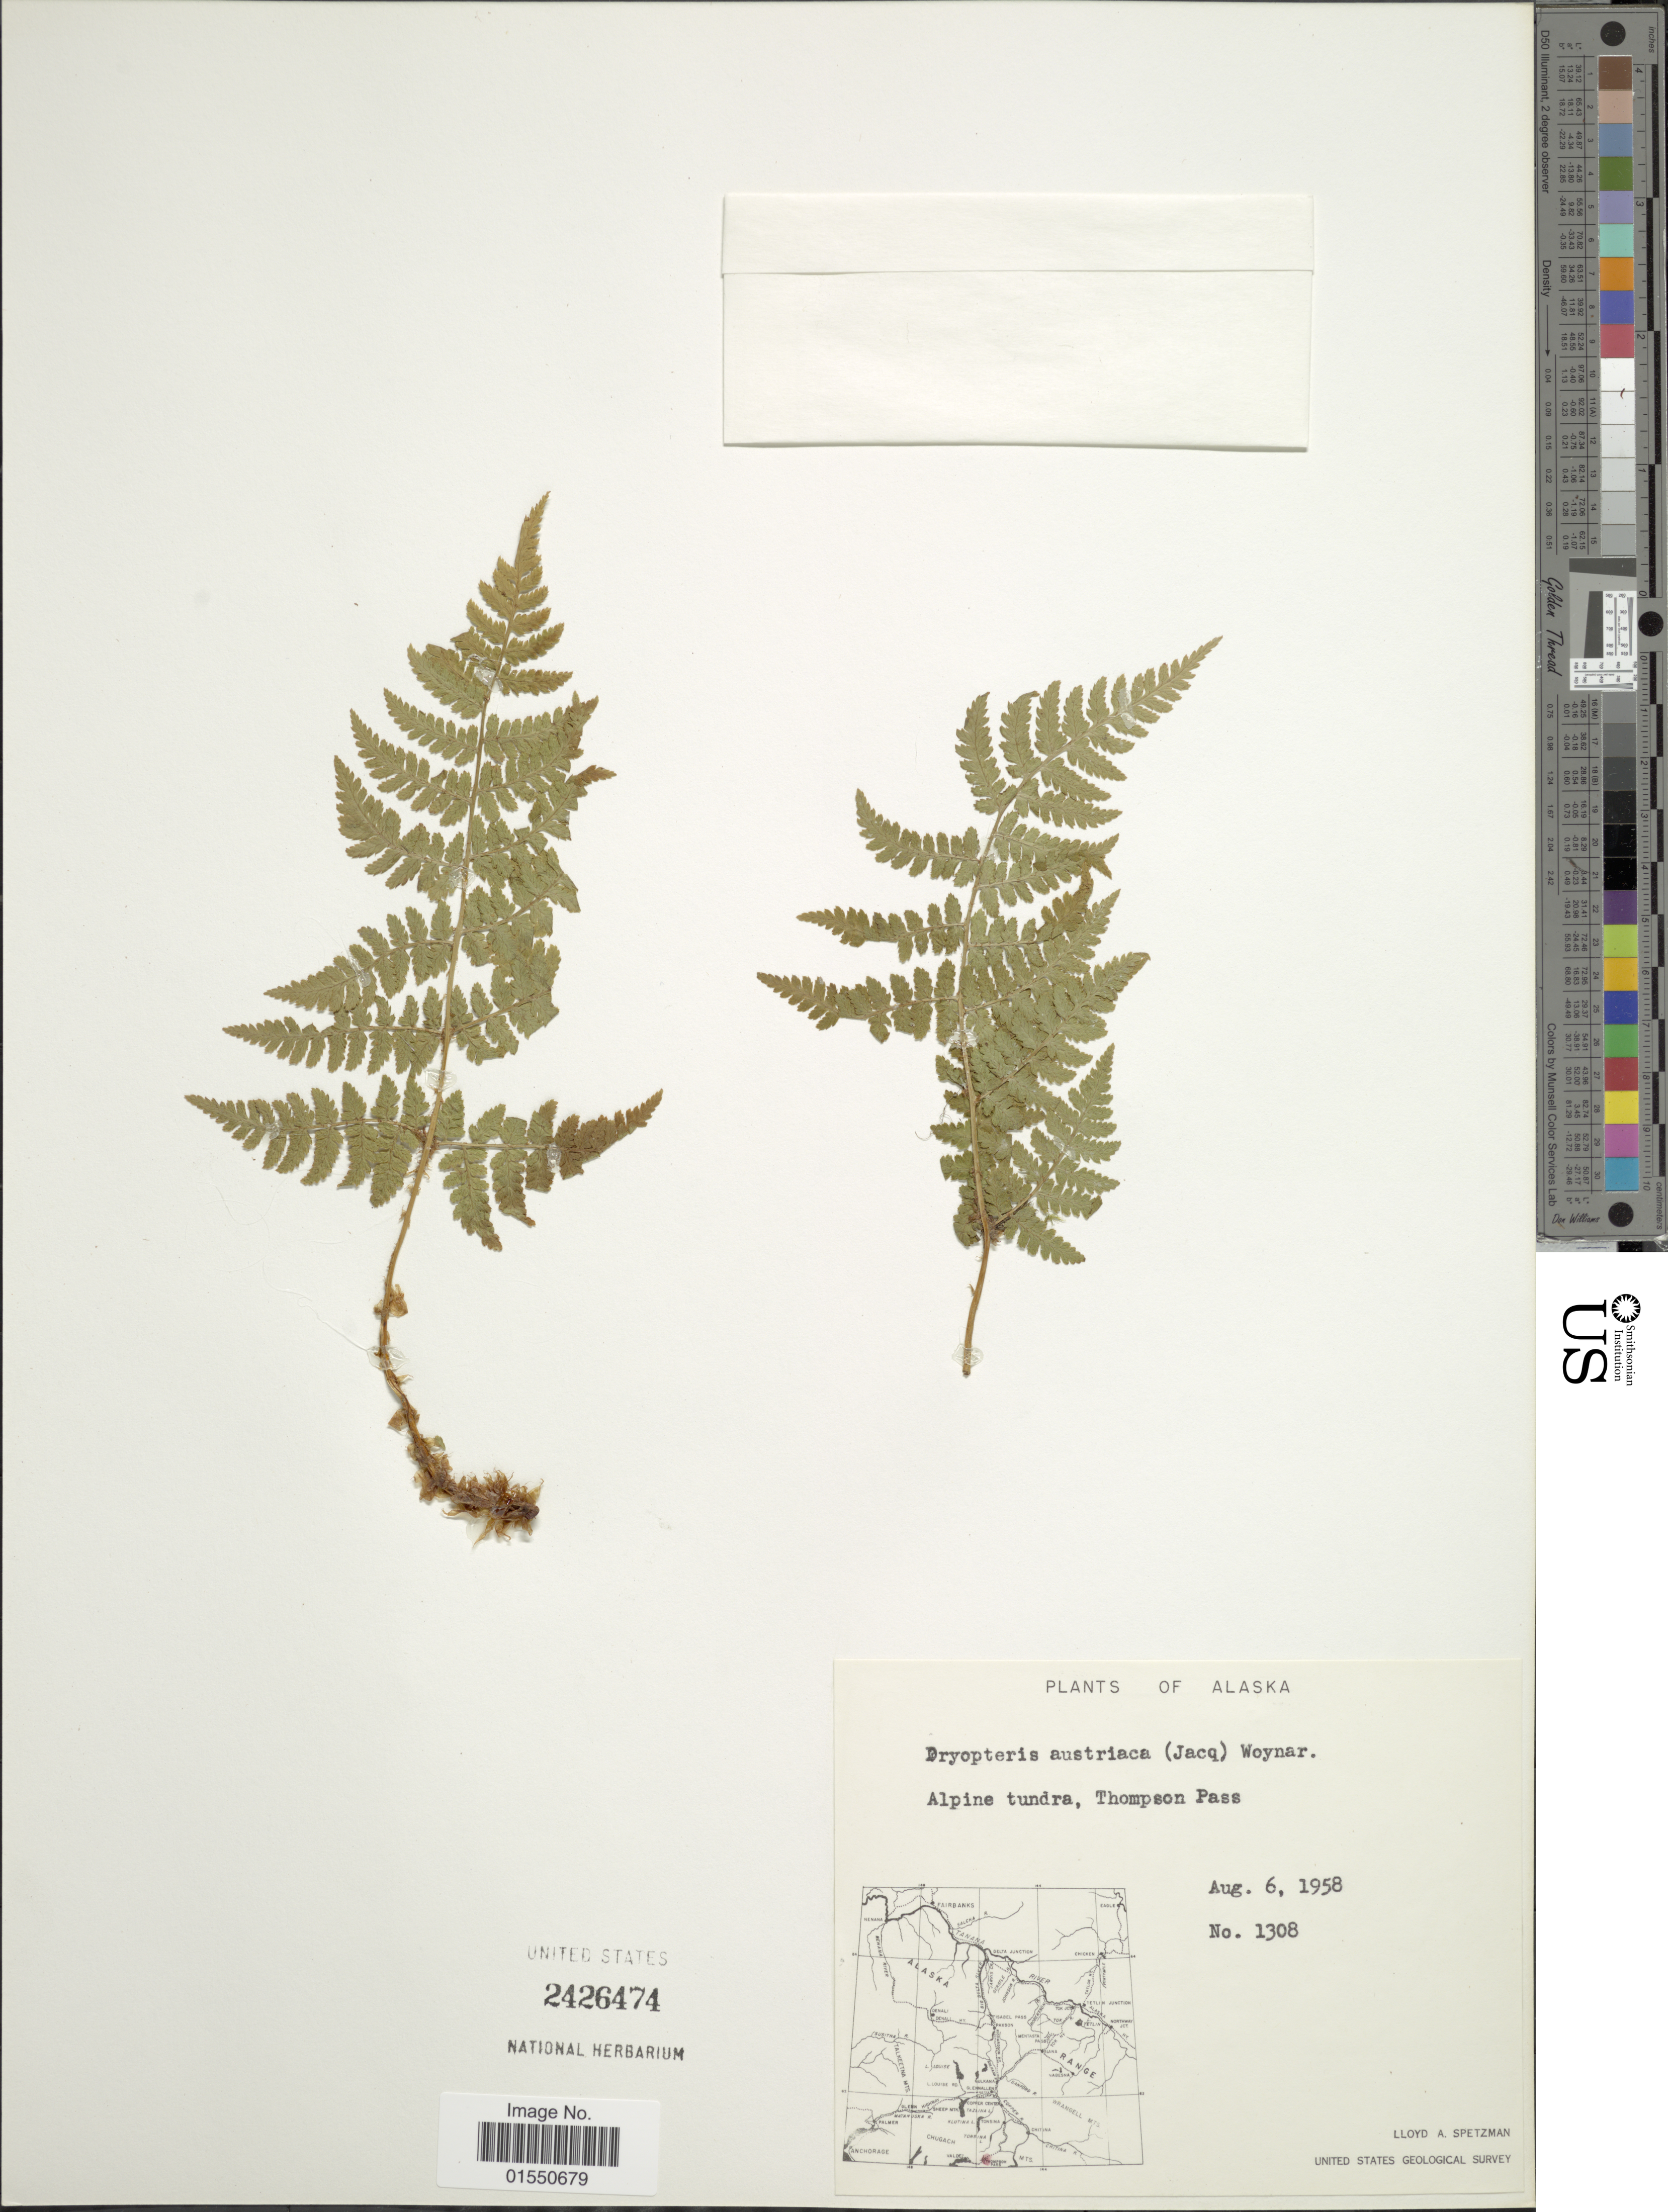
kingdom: Plantae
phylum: Tracheophyta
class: Polypodiopsida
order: Polypodiales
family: Dryopteridaceae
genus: Dryopteris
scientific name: Dryopteris expansa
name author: (C. Presl) Fraser-Jenk. & Jermy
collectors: L. Spetzman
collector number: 1308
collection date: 1958-08-06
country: United States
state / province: Alaska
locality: Alpine tundra, Thompson Pass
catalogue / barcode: US 2426474